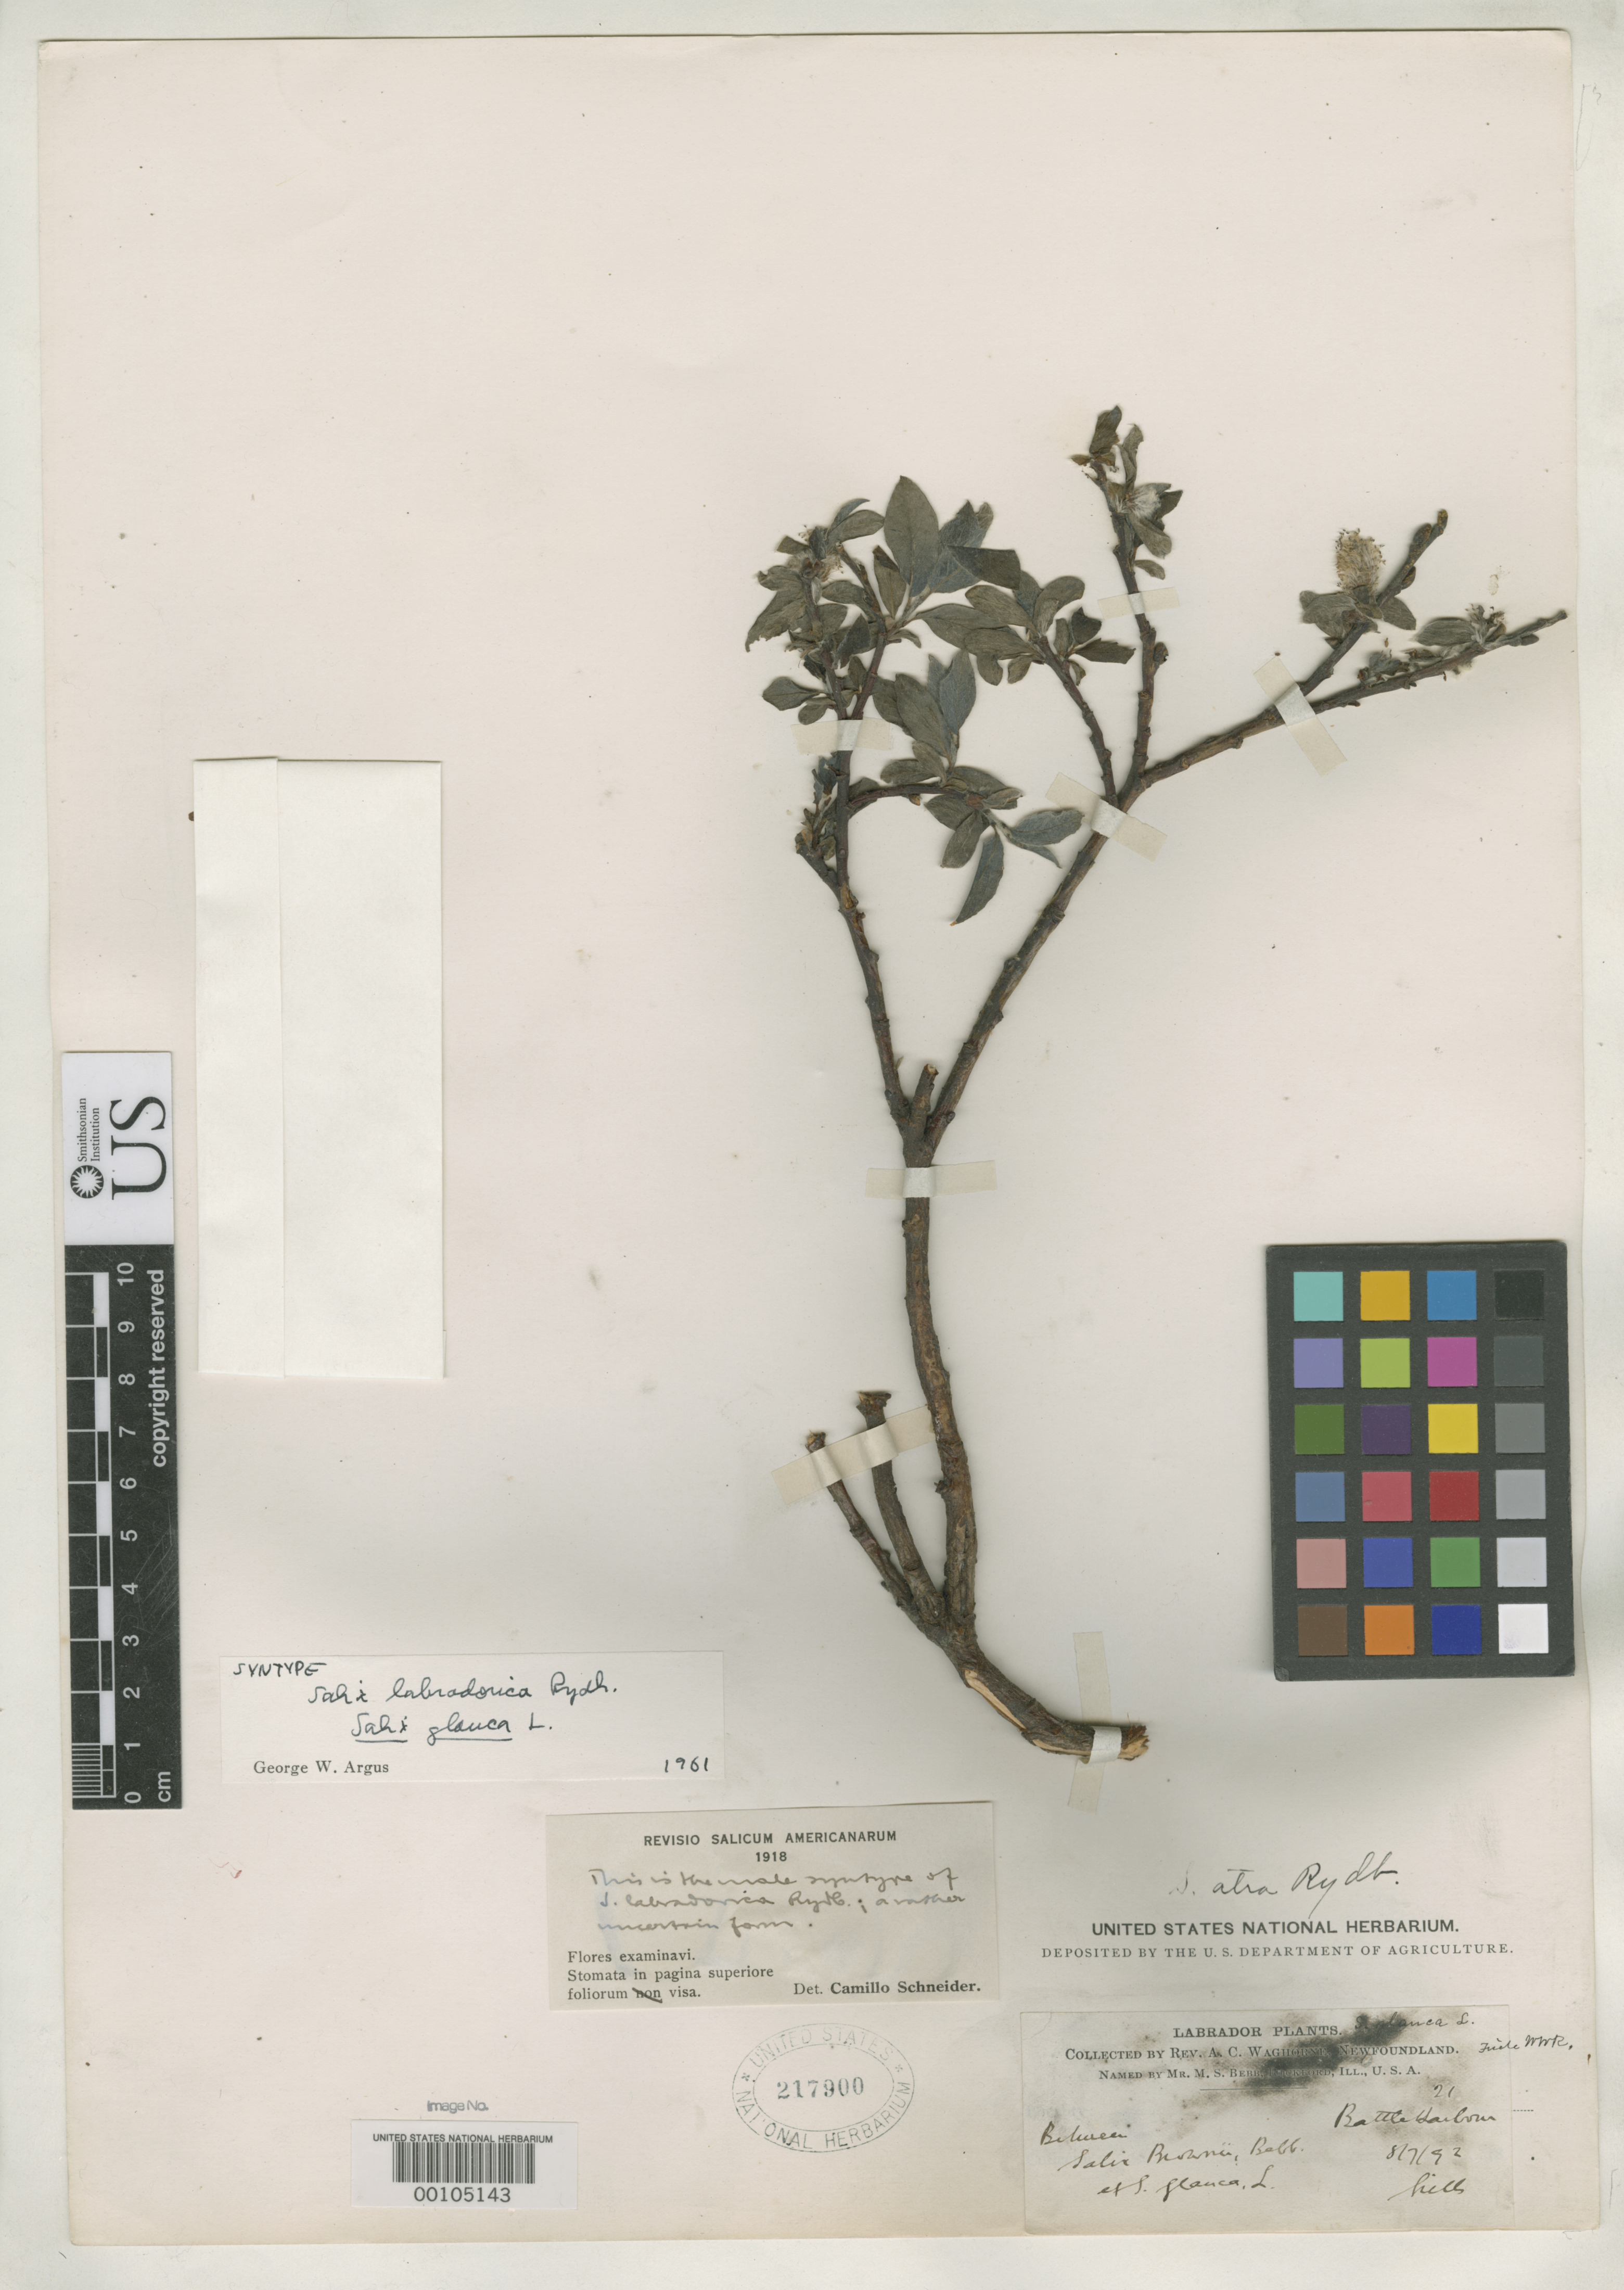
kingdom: Plantae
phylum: Tracheophyta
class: Magnoliopsida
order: Malpighiales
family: Salicaceae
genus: Salix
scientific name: Salix juparica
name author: Goerz in Rehder & Kobuski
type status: Isosyntype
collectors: J. F. Rock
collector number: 14001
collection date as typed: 27 May 1926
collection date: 1926-05-27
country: China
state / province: Xizang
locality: Radja and Yellow River gorges.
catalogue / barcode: US 1512494